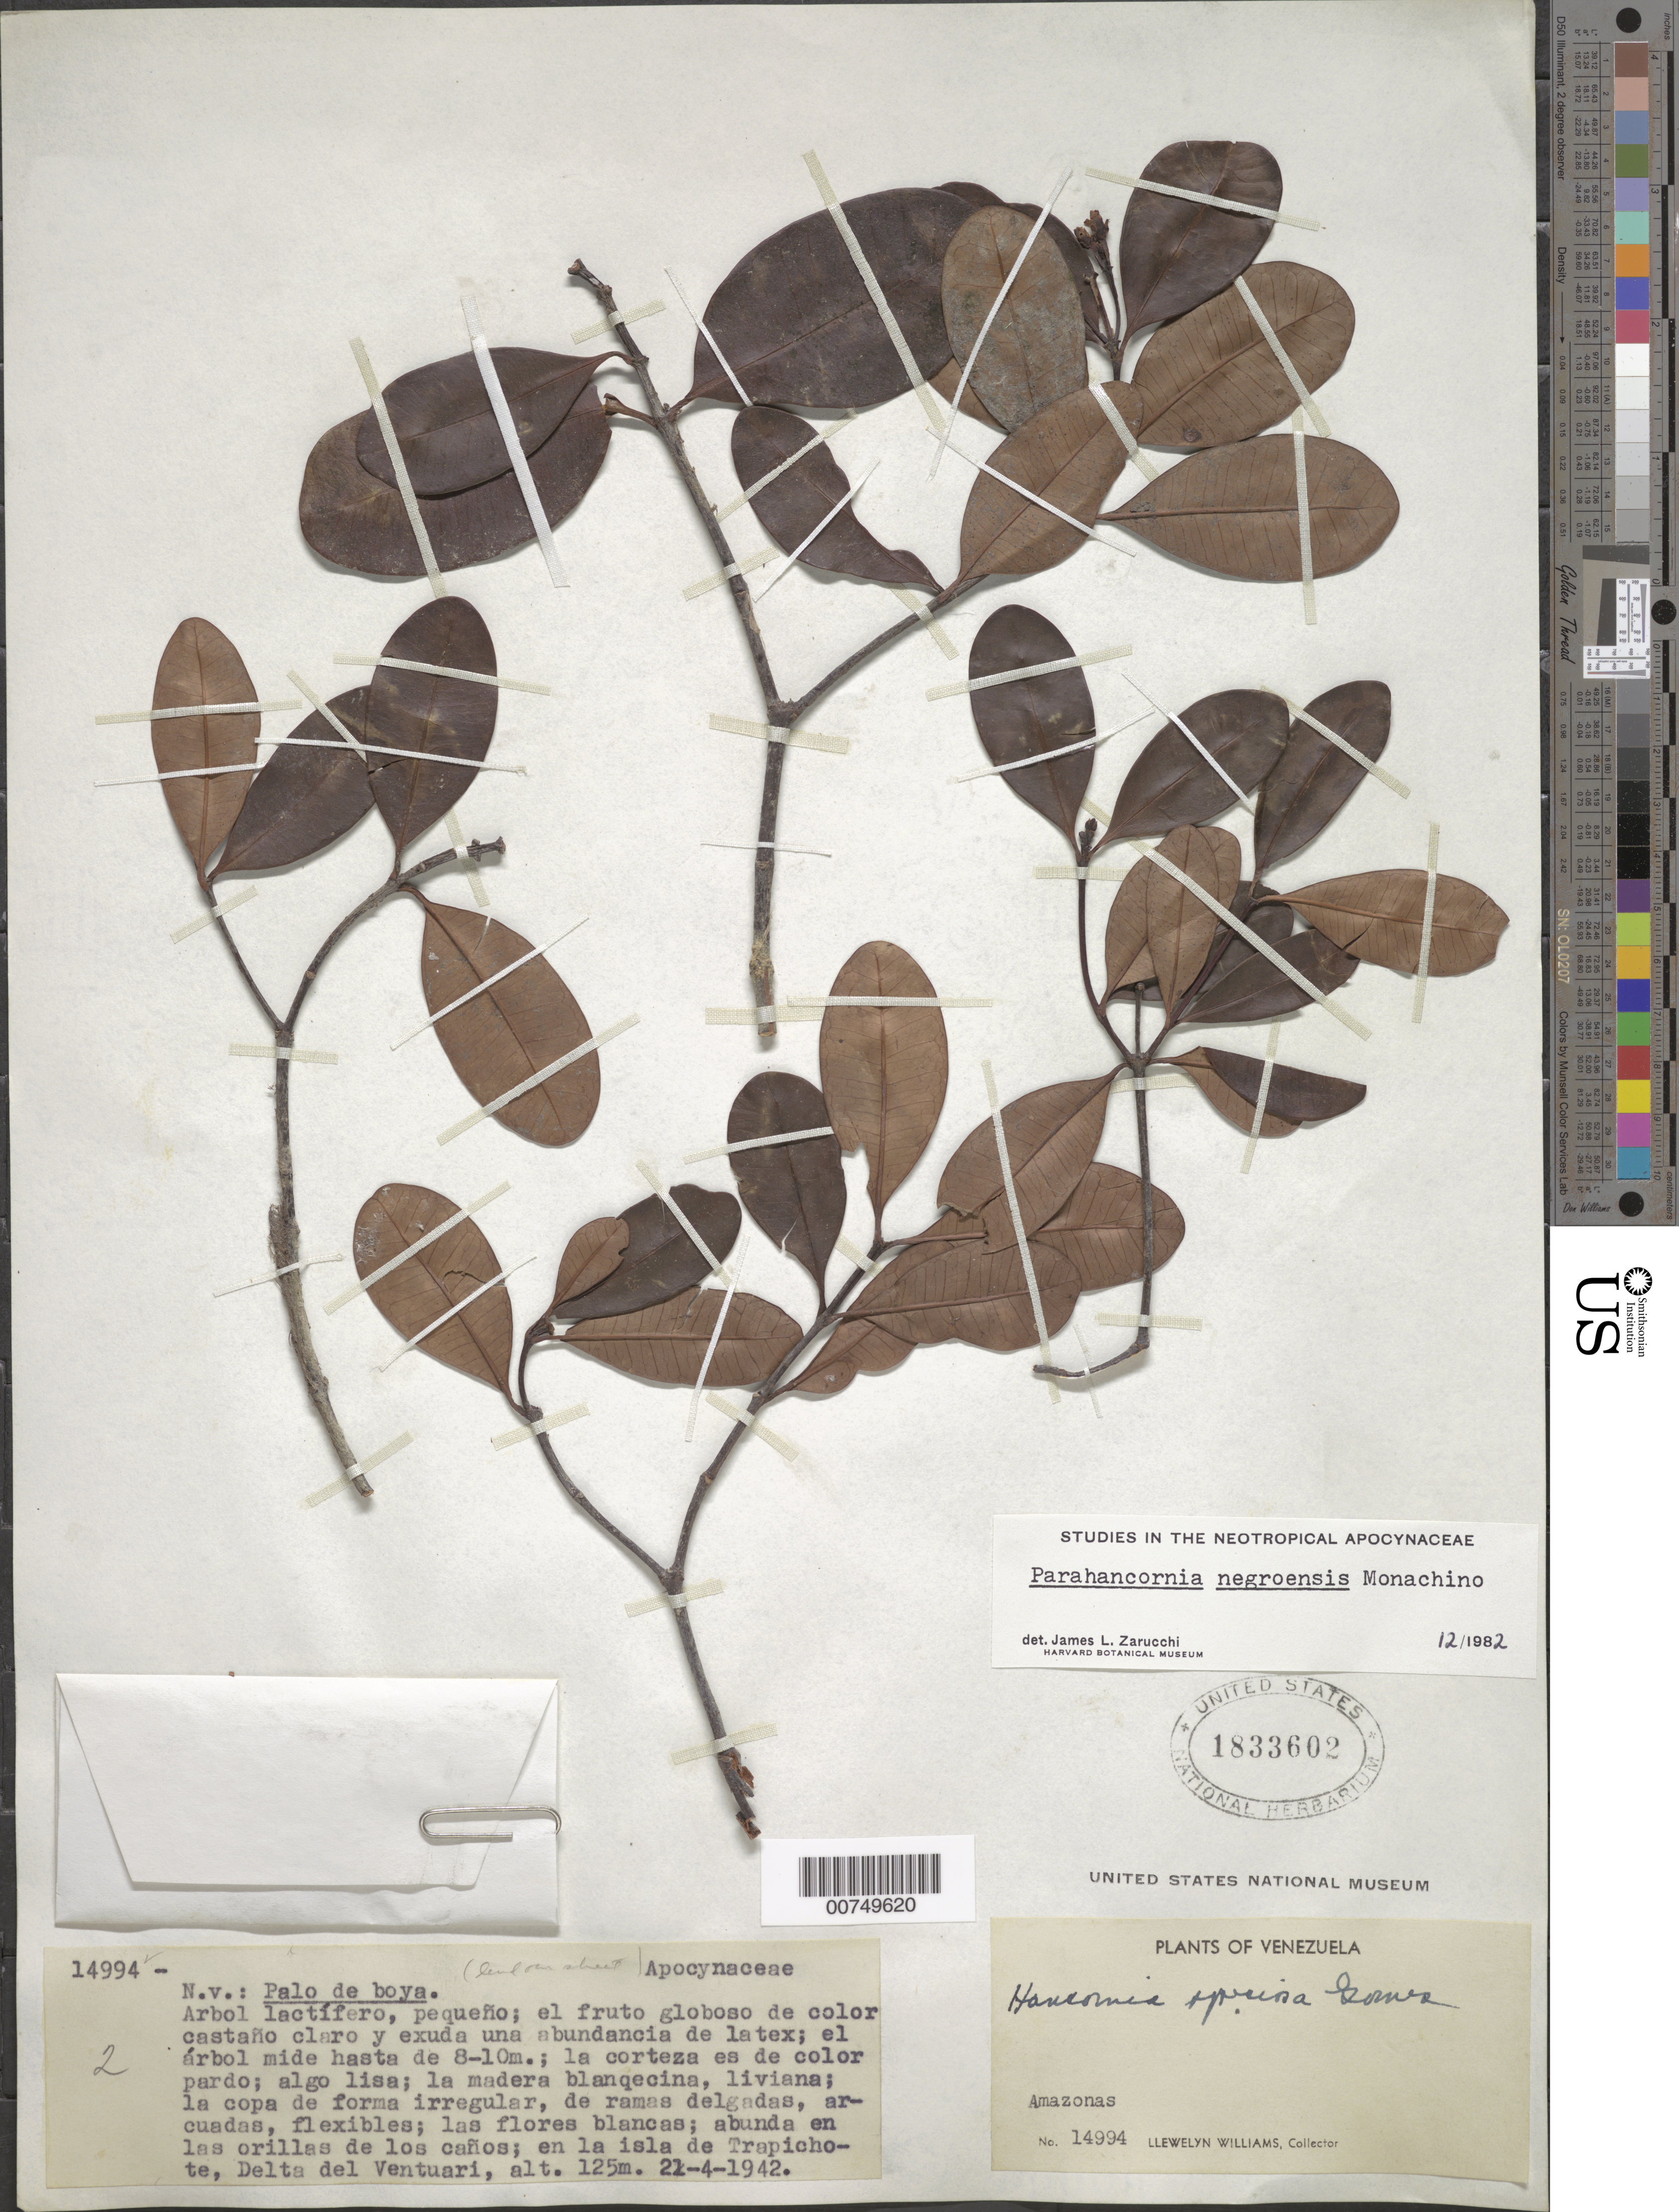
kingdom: Plantae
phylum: Tracheophyta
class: Magnoliopsida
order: Gentianales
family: Apocynaceae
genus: Parahancornia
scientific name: Parahancornia negroensis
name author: Monach.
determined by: Zarucchi, J. L.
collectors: Ll. Williams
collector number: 14994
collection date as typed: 21-Apr-42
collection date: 1942-04-21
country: Venezuela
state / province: Amazonas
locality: Isla de Trapichote, delta del Ventuari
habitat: Orillas de los canos, en la isla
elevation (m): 125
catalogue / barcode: US 1833602